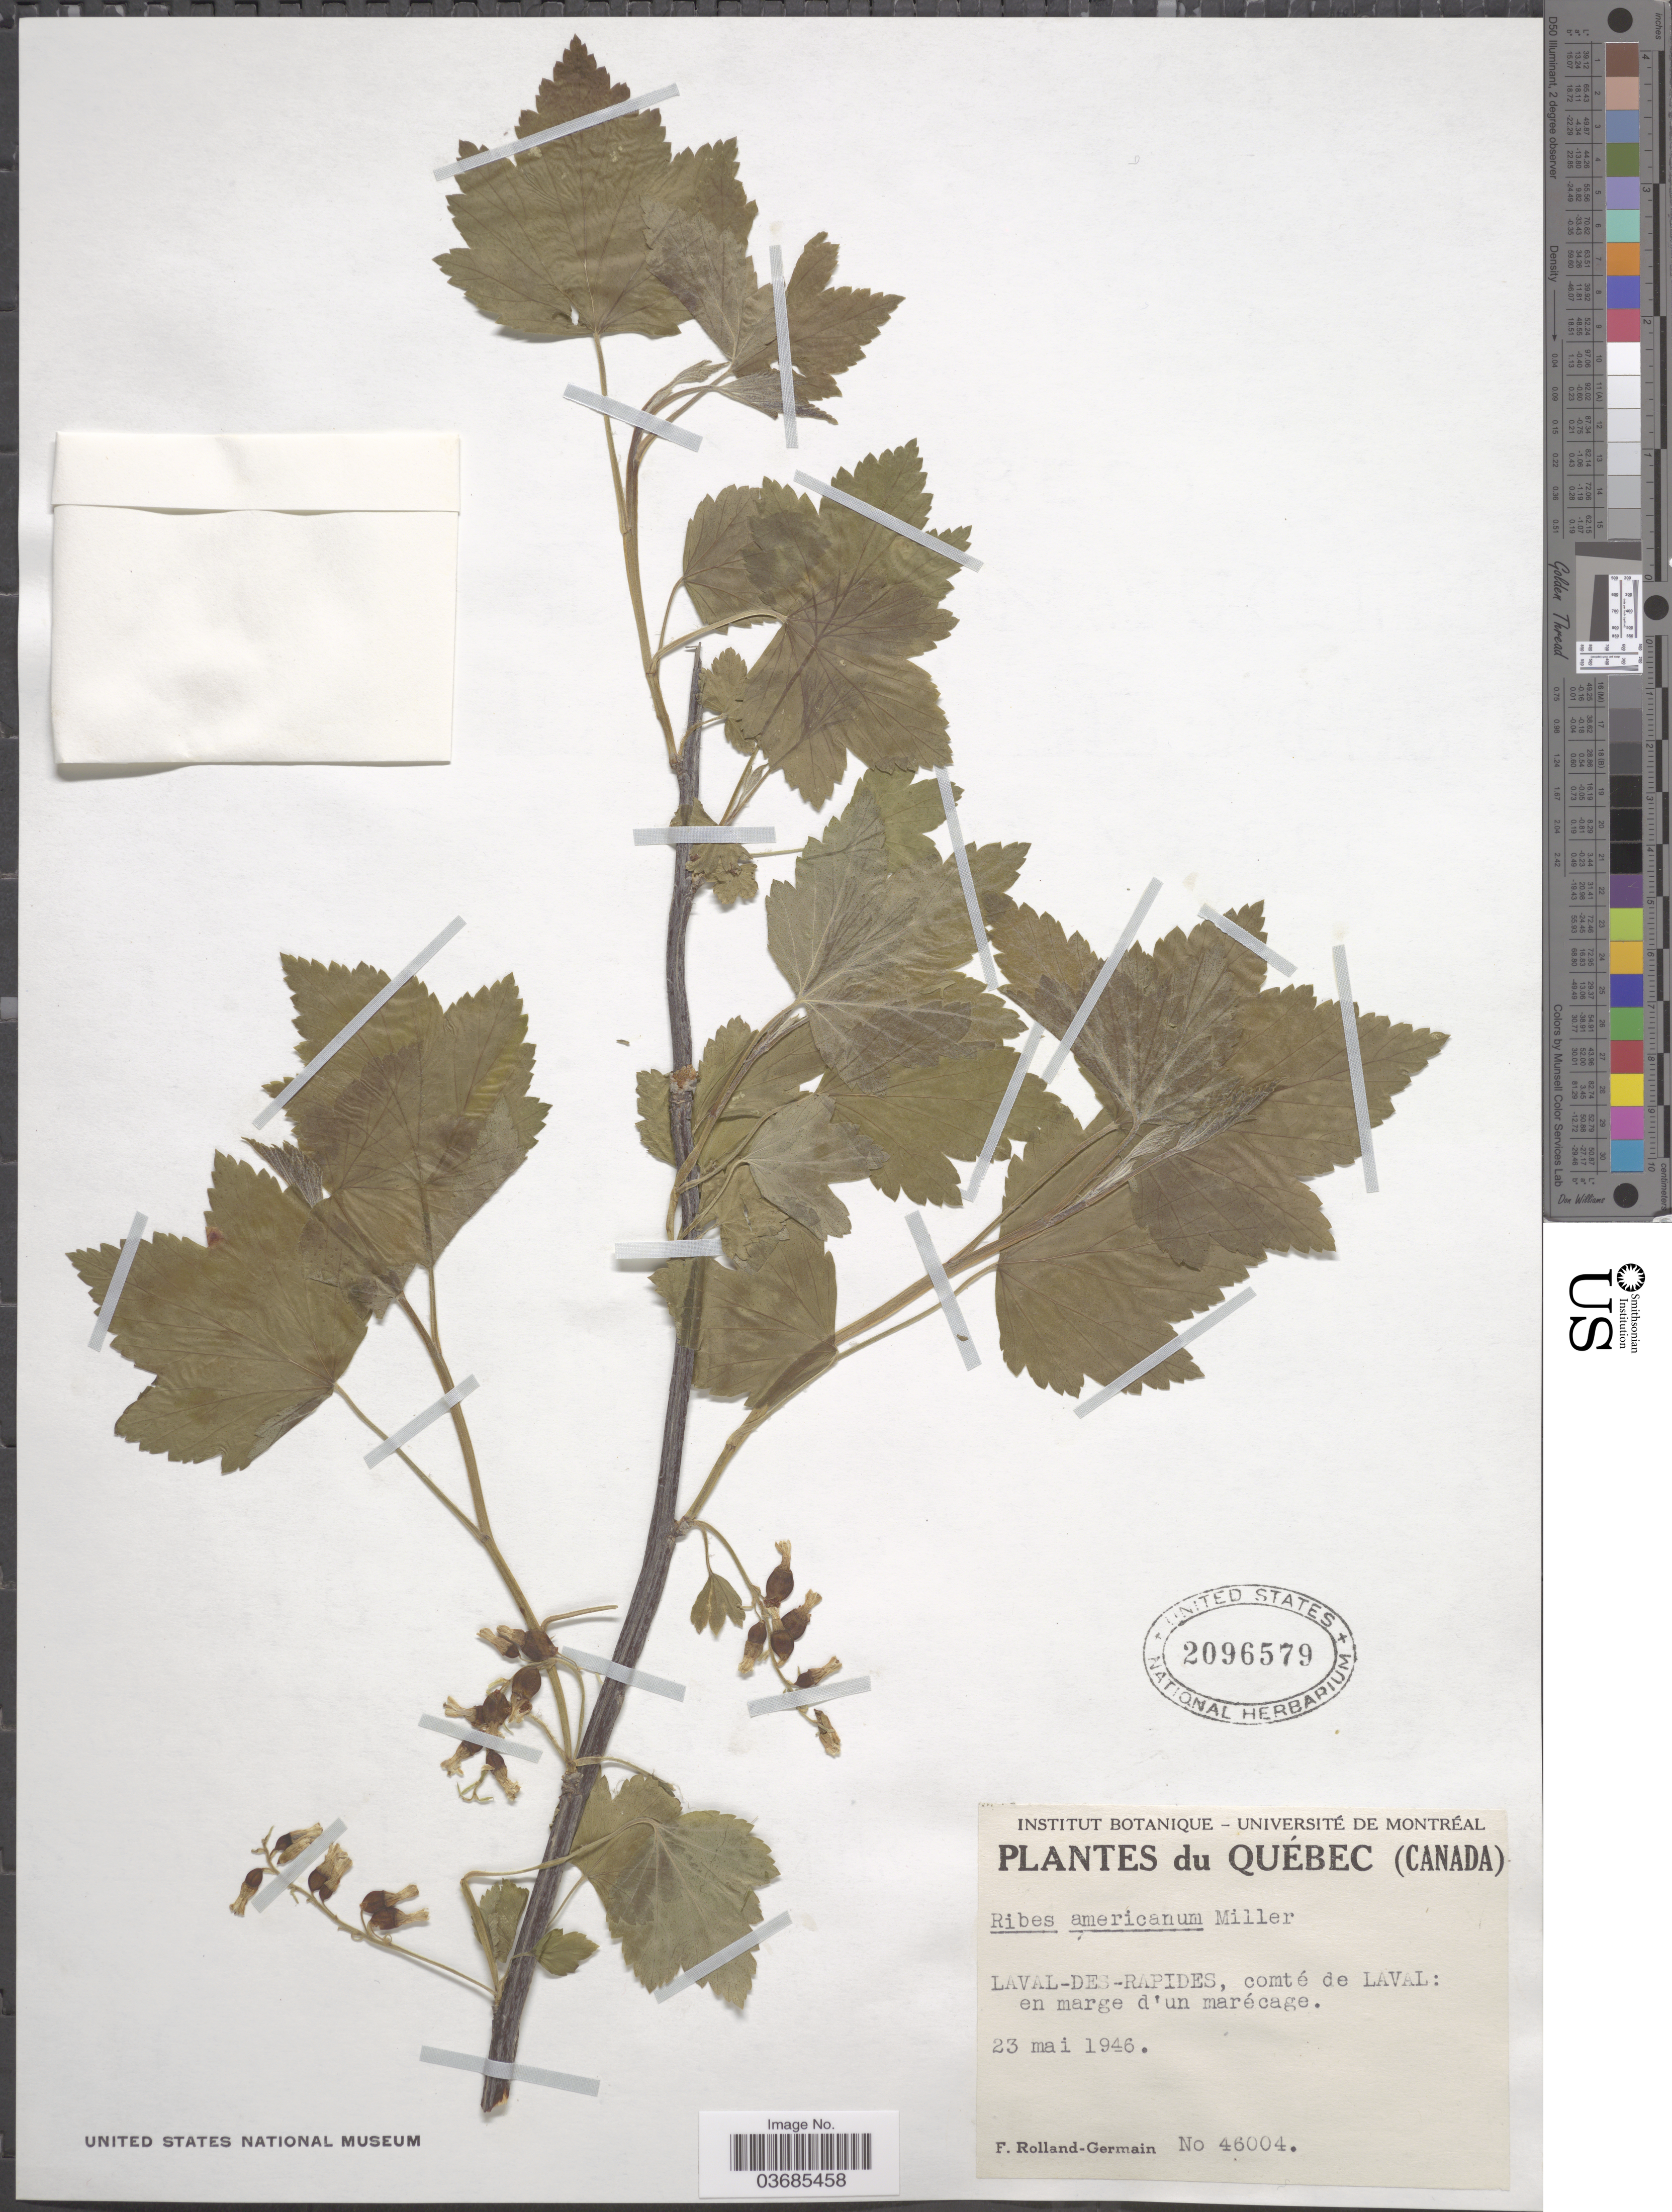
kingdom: Plantae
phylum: Tracheophyta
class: Magnoliopsida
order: Saxifragales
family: Grossulariaceae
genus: Ribes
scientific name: Ribes americanum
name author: Mill.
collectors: Rolland-Germain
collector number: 46004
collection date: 1946-05-23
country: Canada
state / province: Quebec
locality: Québec. Laval-des-Rapides, comté de Laval: en marge d'un marécage.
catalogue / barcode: US 2096579